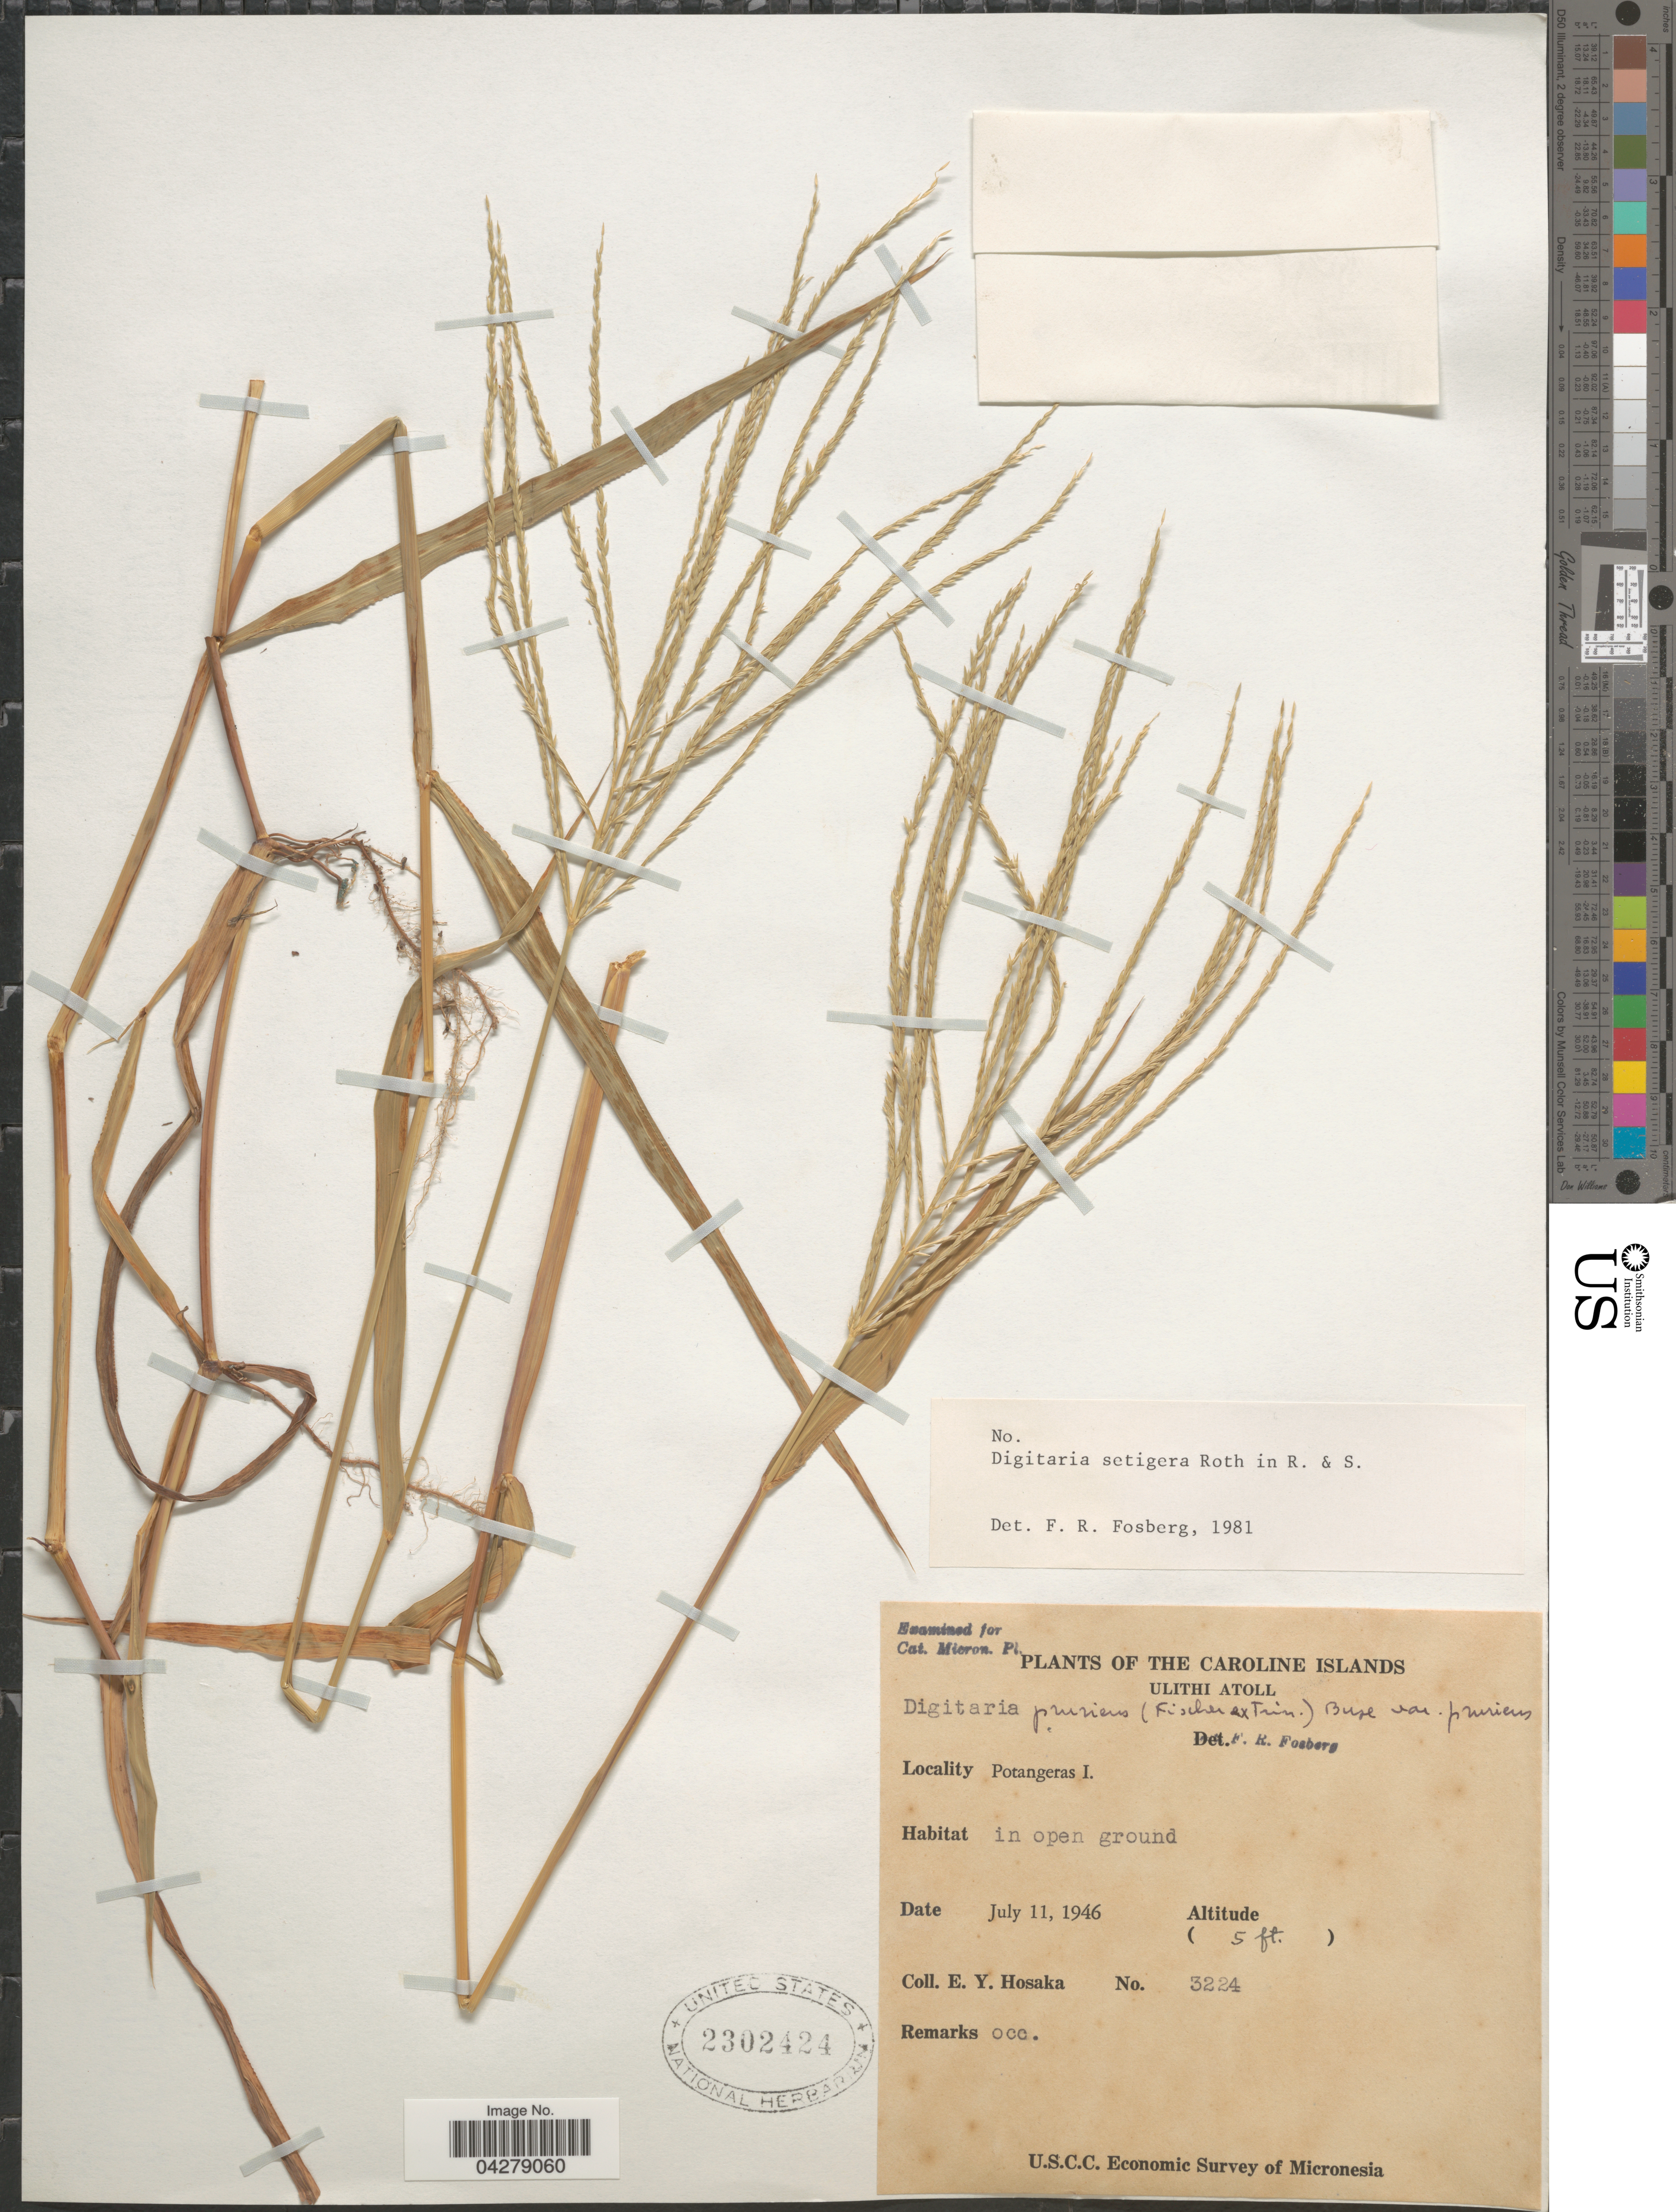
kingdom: Plantae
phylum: Tracheophyta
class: Liliopsida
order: Poales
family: Poaceae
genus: Digitaria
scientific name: Digitaria setigera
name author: Roth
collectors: E. Y. Hosaka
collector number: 3224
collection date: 1946-07-11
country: Micronesia, Federated States of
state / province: Yap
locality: The Caroline Islands. Ulithi Atoll. Potangeras I. U.S.C.C. Economic Survey of Micronesia.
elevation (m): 2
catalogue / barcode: US 2302424